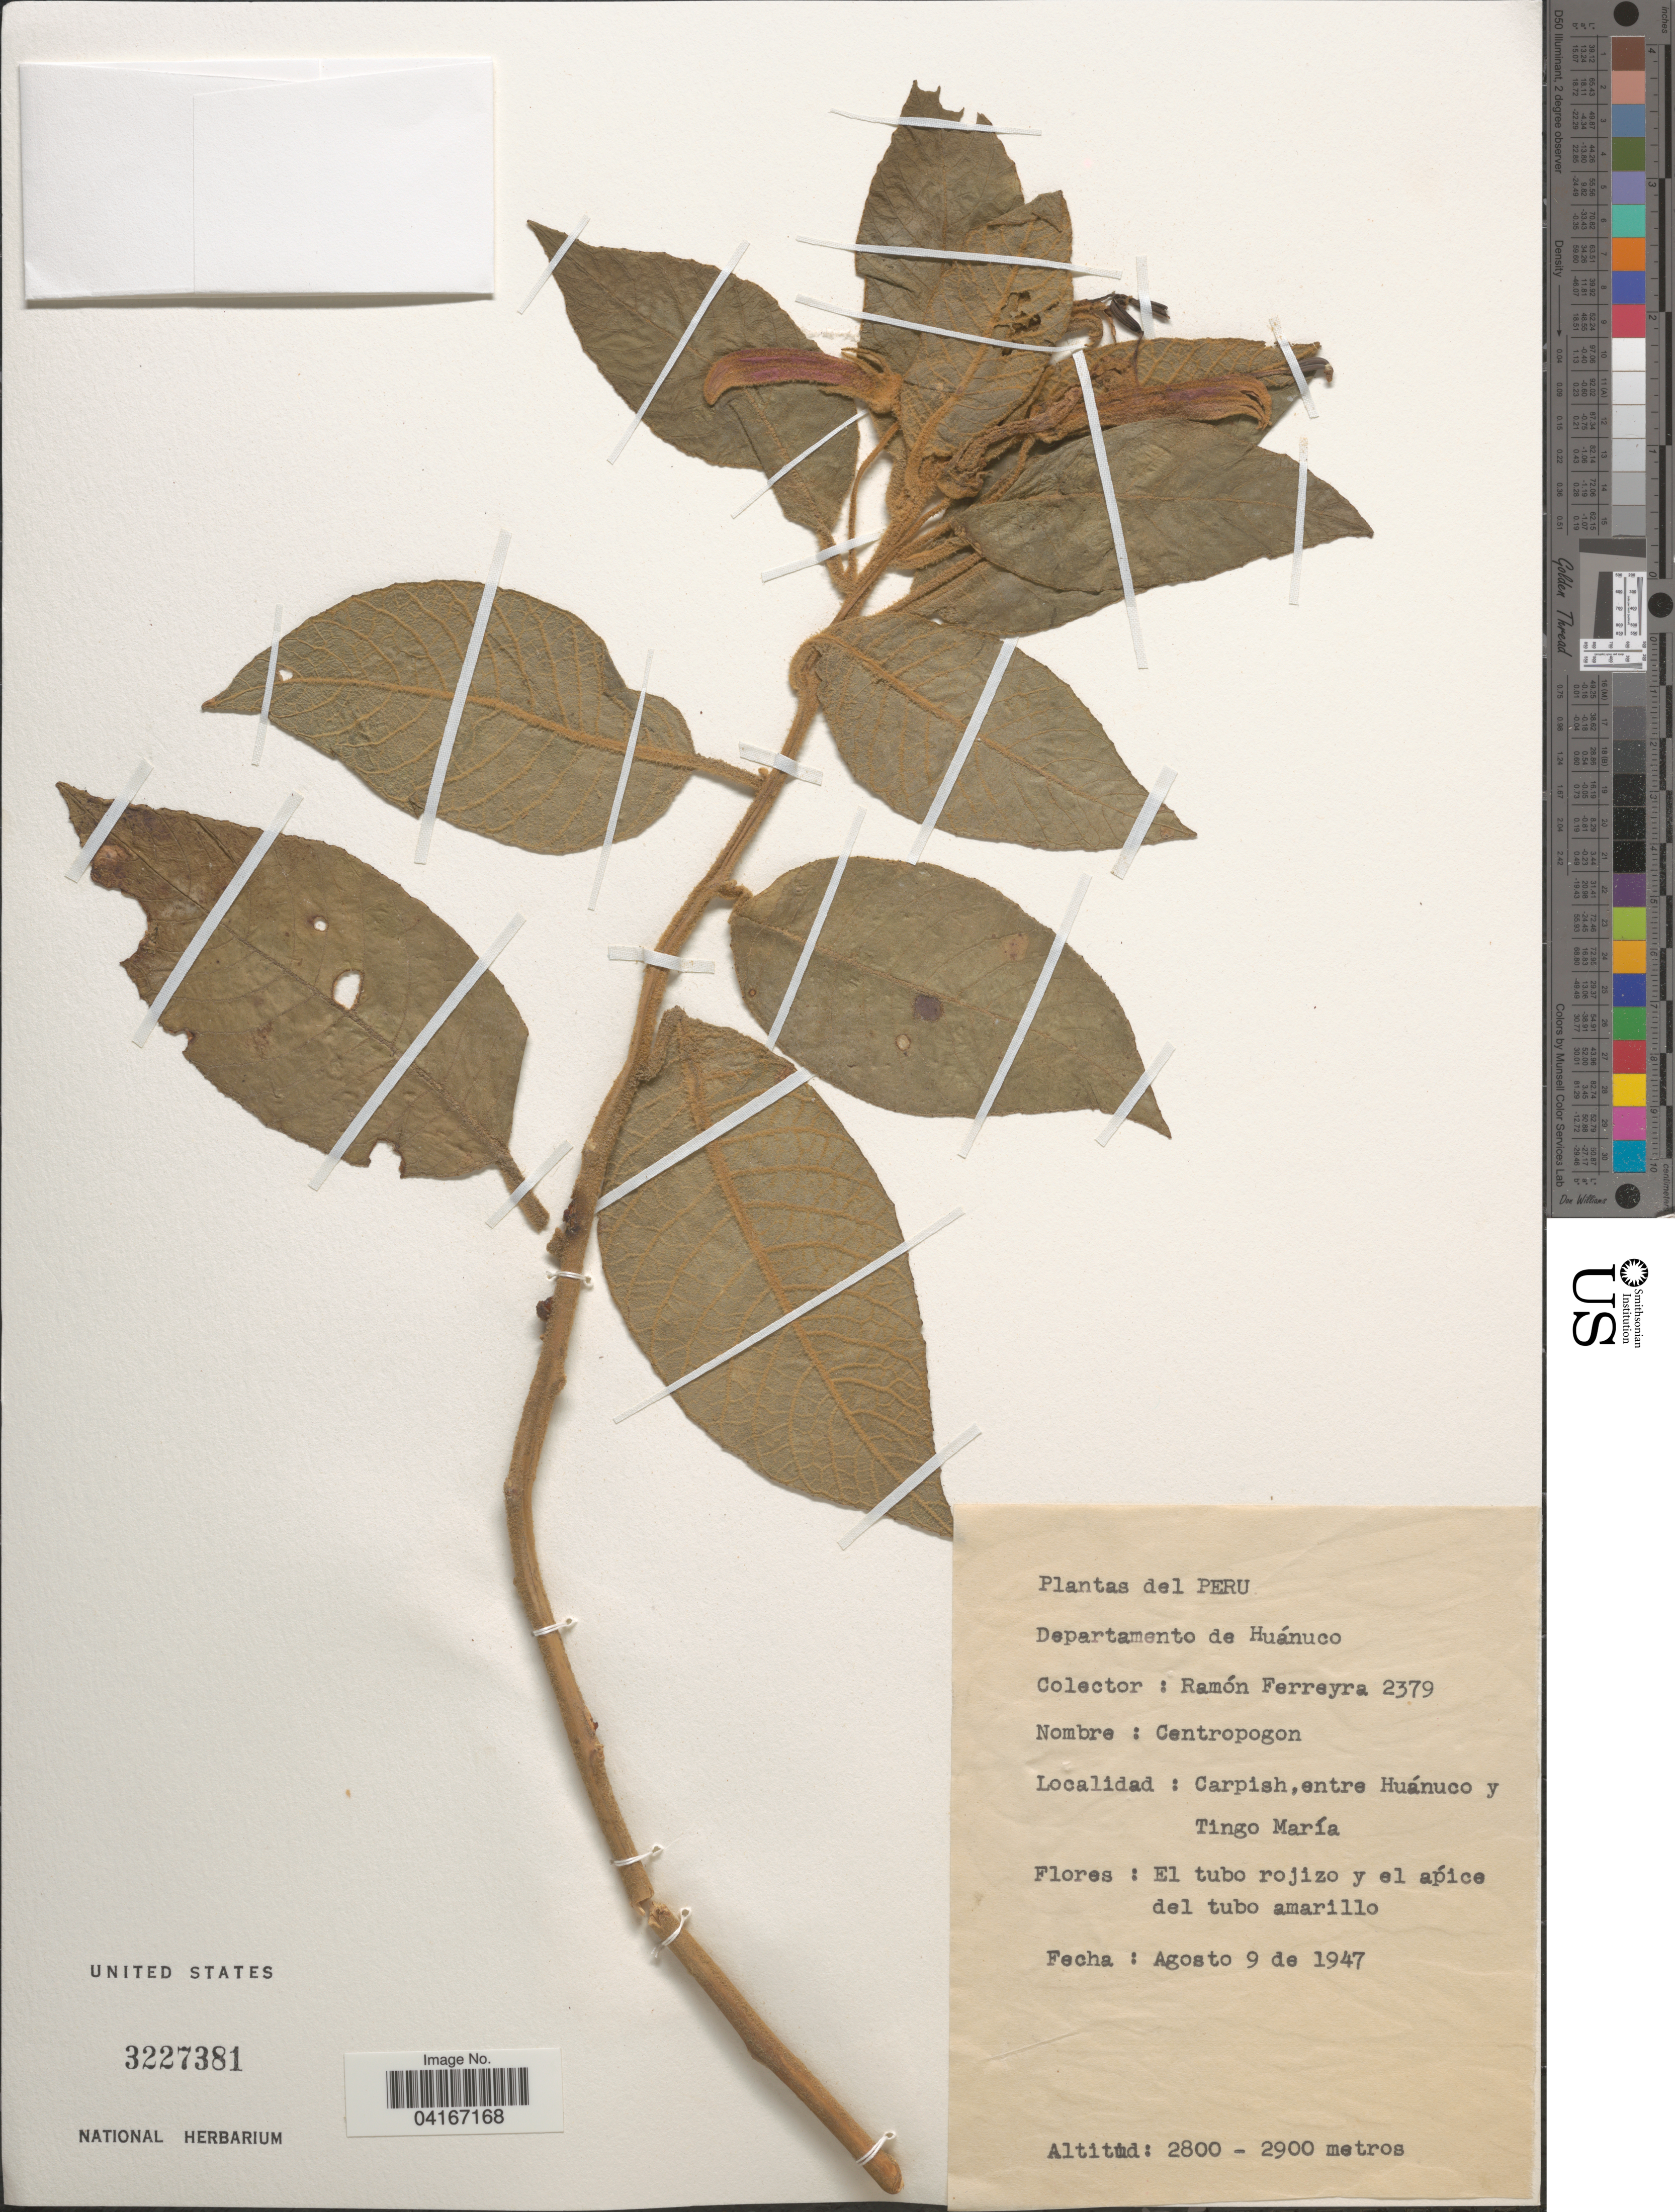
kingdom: Plantae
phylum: Tracheophyta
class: Magnoliopsida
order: Asterales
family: Campanulaceae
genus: Centropogon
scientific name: Centropogon sp.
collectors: R. A. Ferreyra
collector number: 2379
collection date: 1947-08-09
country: Peru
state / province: Huánuco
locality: Departamento de Huánuco. Carpish, entre Huánuco y Tingo María.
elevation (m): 2800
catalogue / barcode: US 3227381